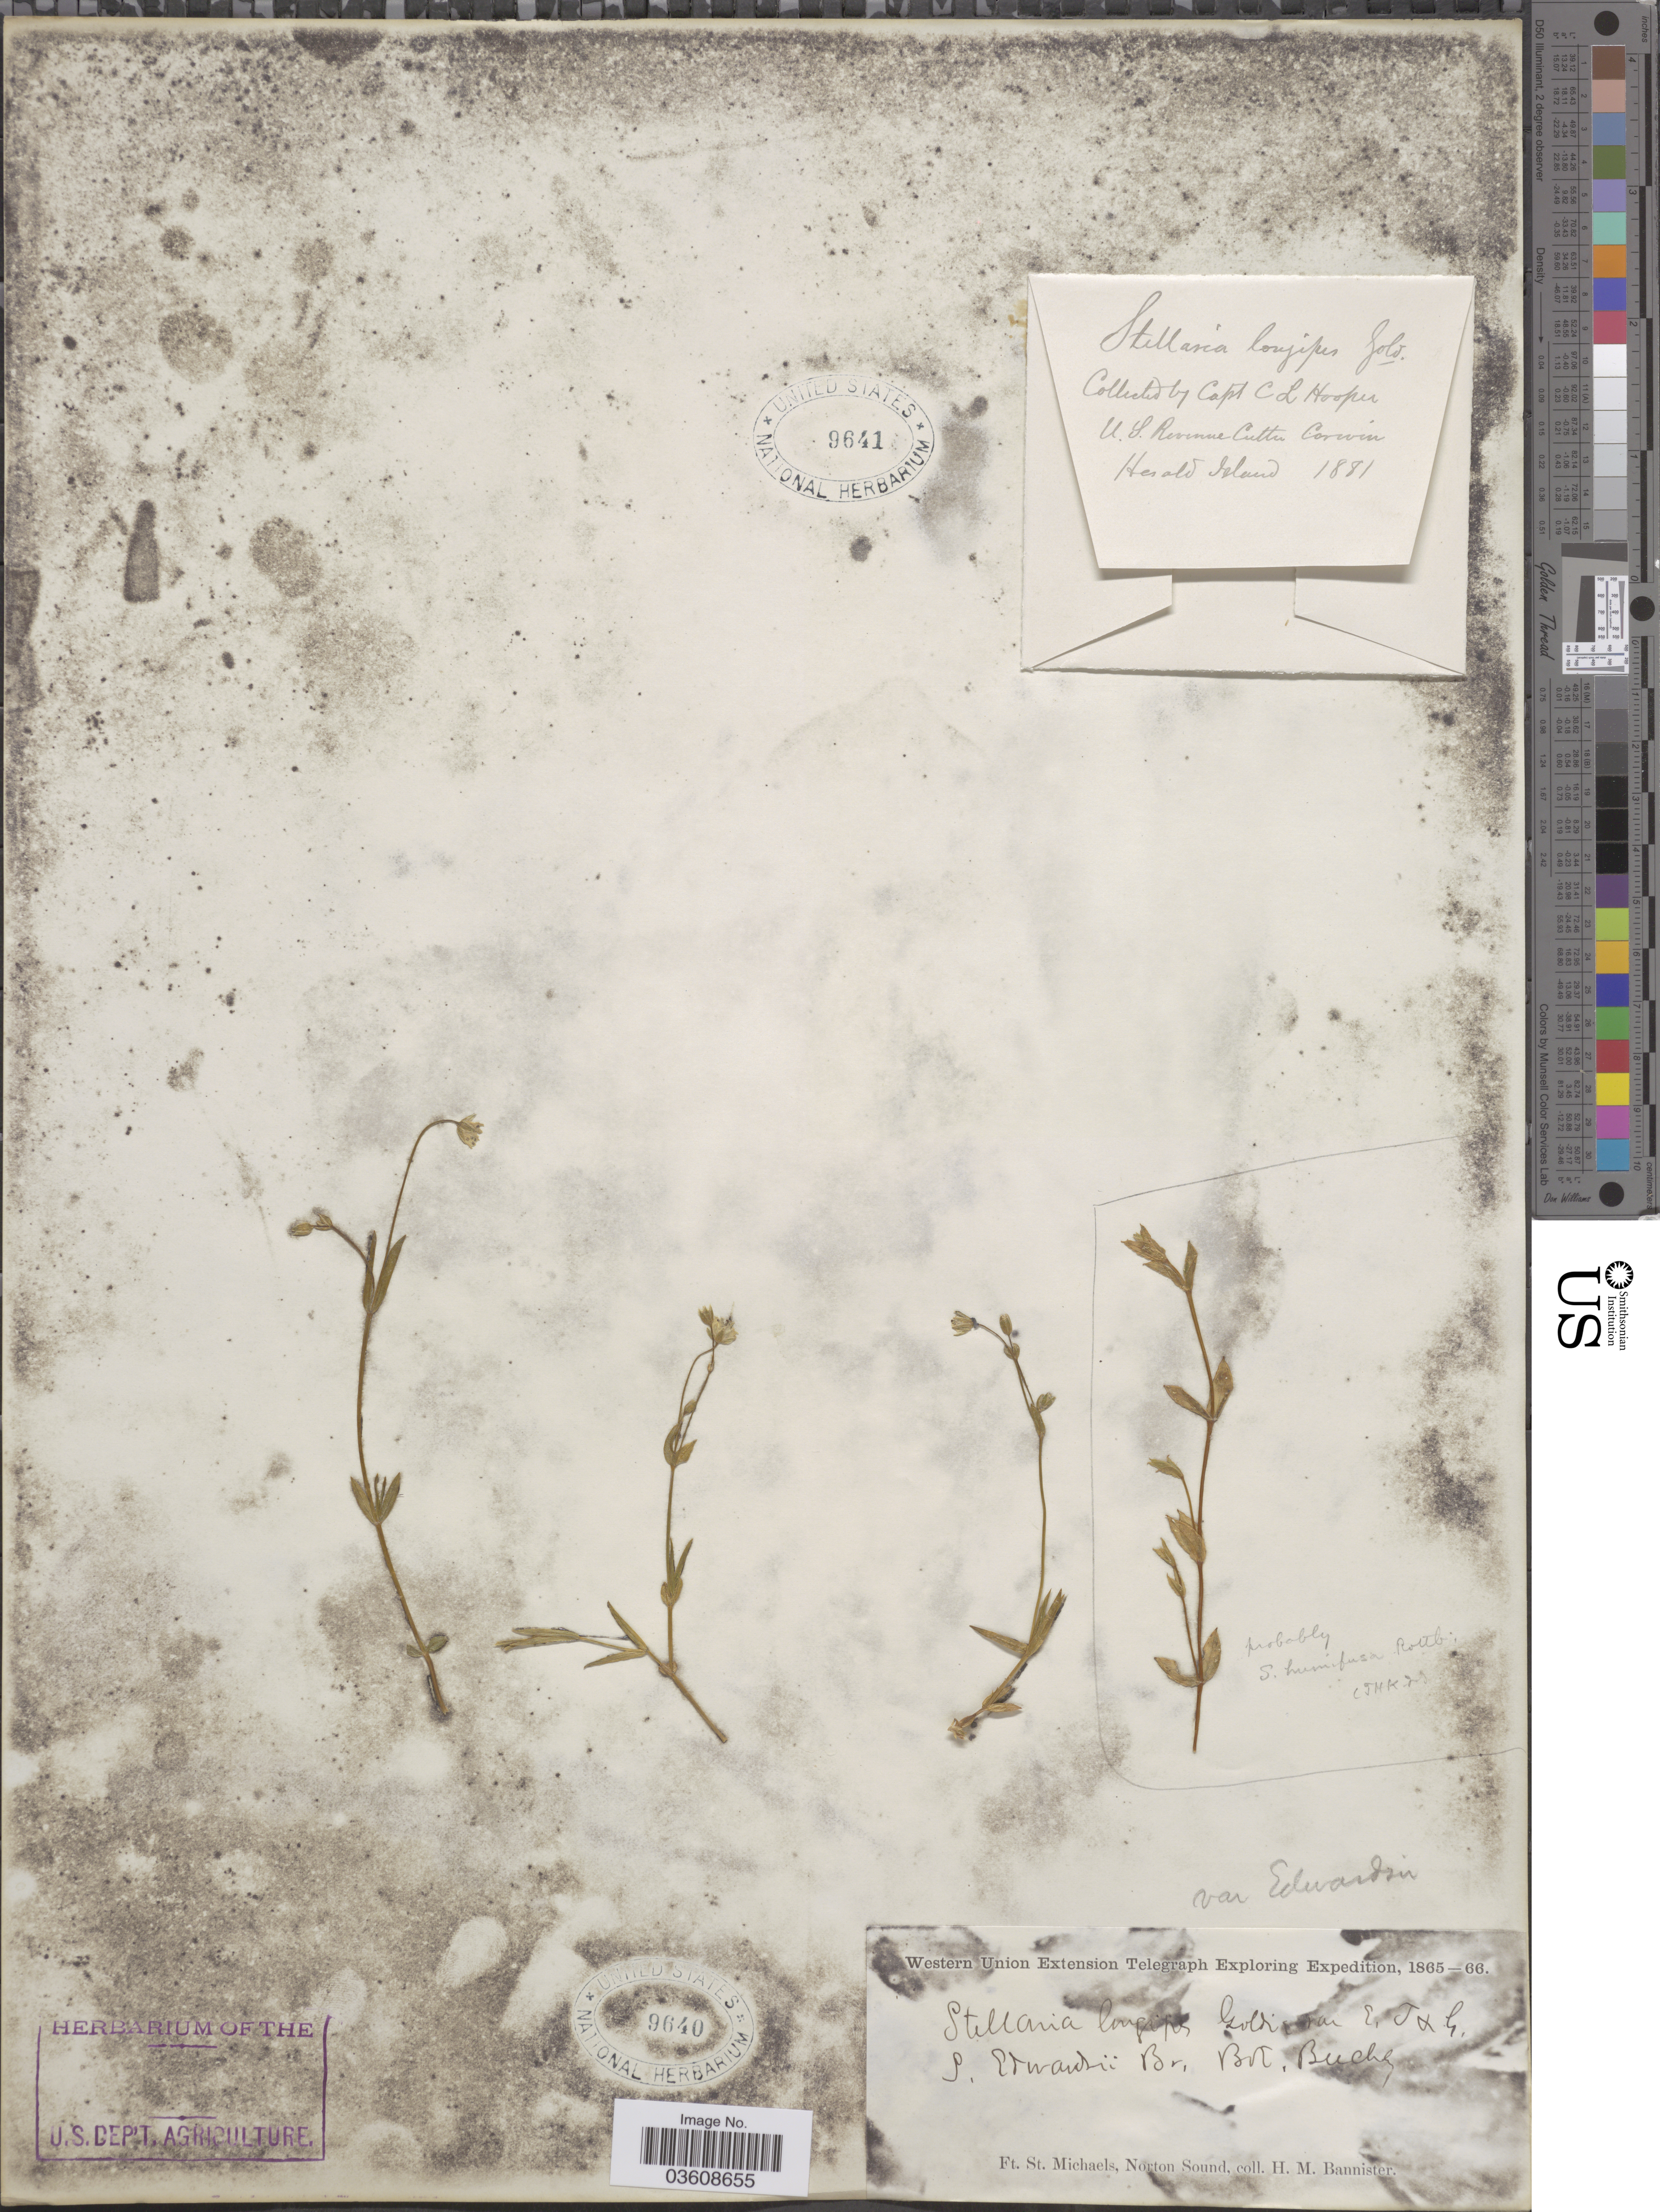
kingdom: Plantae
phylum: Tracheophyta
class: Magnoliopsida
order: Caryophyllales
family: Caryophyllaceae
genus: Stellaria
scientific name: Stellaria longipes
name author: Goldie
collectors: C. Hooper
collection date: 1881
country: United States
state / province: Alaska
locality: U. S. Revenne Cutter Corwin. Herald Island.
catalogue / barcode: US 9641